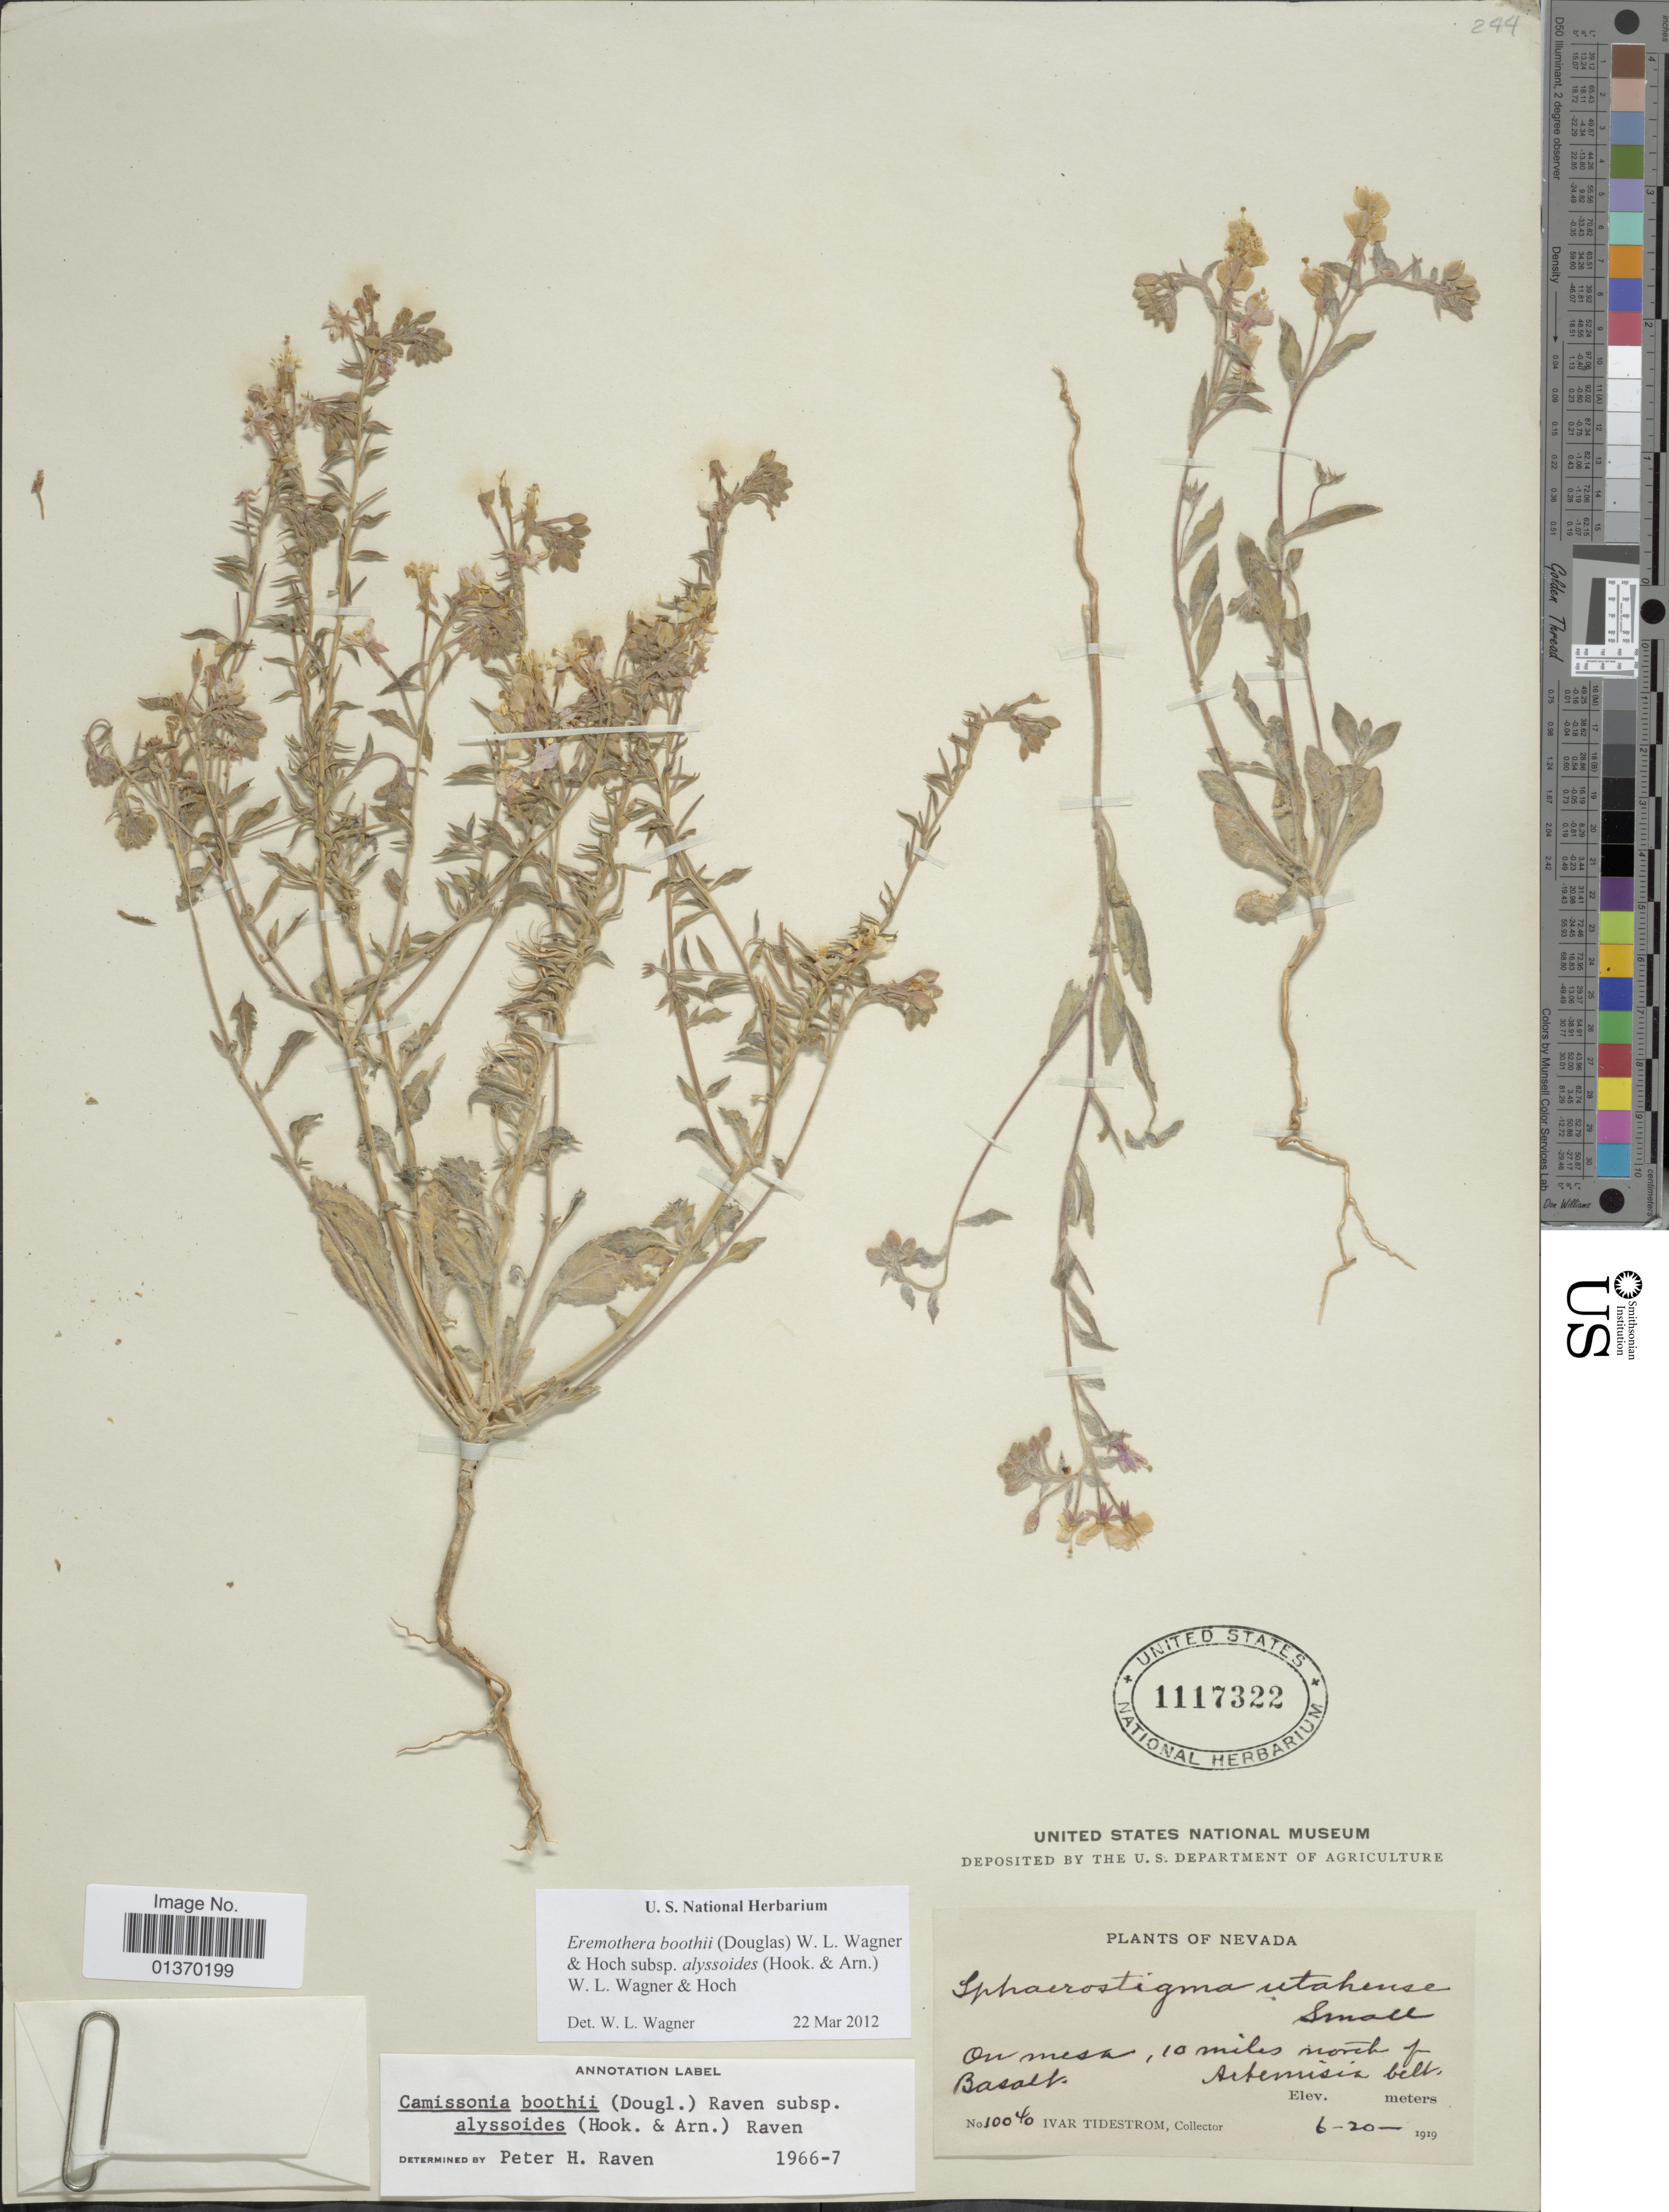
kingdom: Plantae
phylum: Tracheophyta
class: Magnoliopsida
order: Myrtales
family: Onagraceae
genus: Eremothera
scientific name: Eremothera boothii subsp. alyssoides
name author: (Hook. & Arn.) W.L. Wagner & Hoch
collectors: I. F. Tidestrom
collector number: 10040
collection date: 1919-06-20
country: United States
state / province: Nevada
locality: On mesa, 10 miles north of Basalt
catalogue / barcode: US 1117322